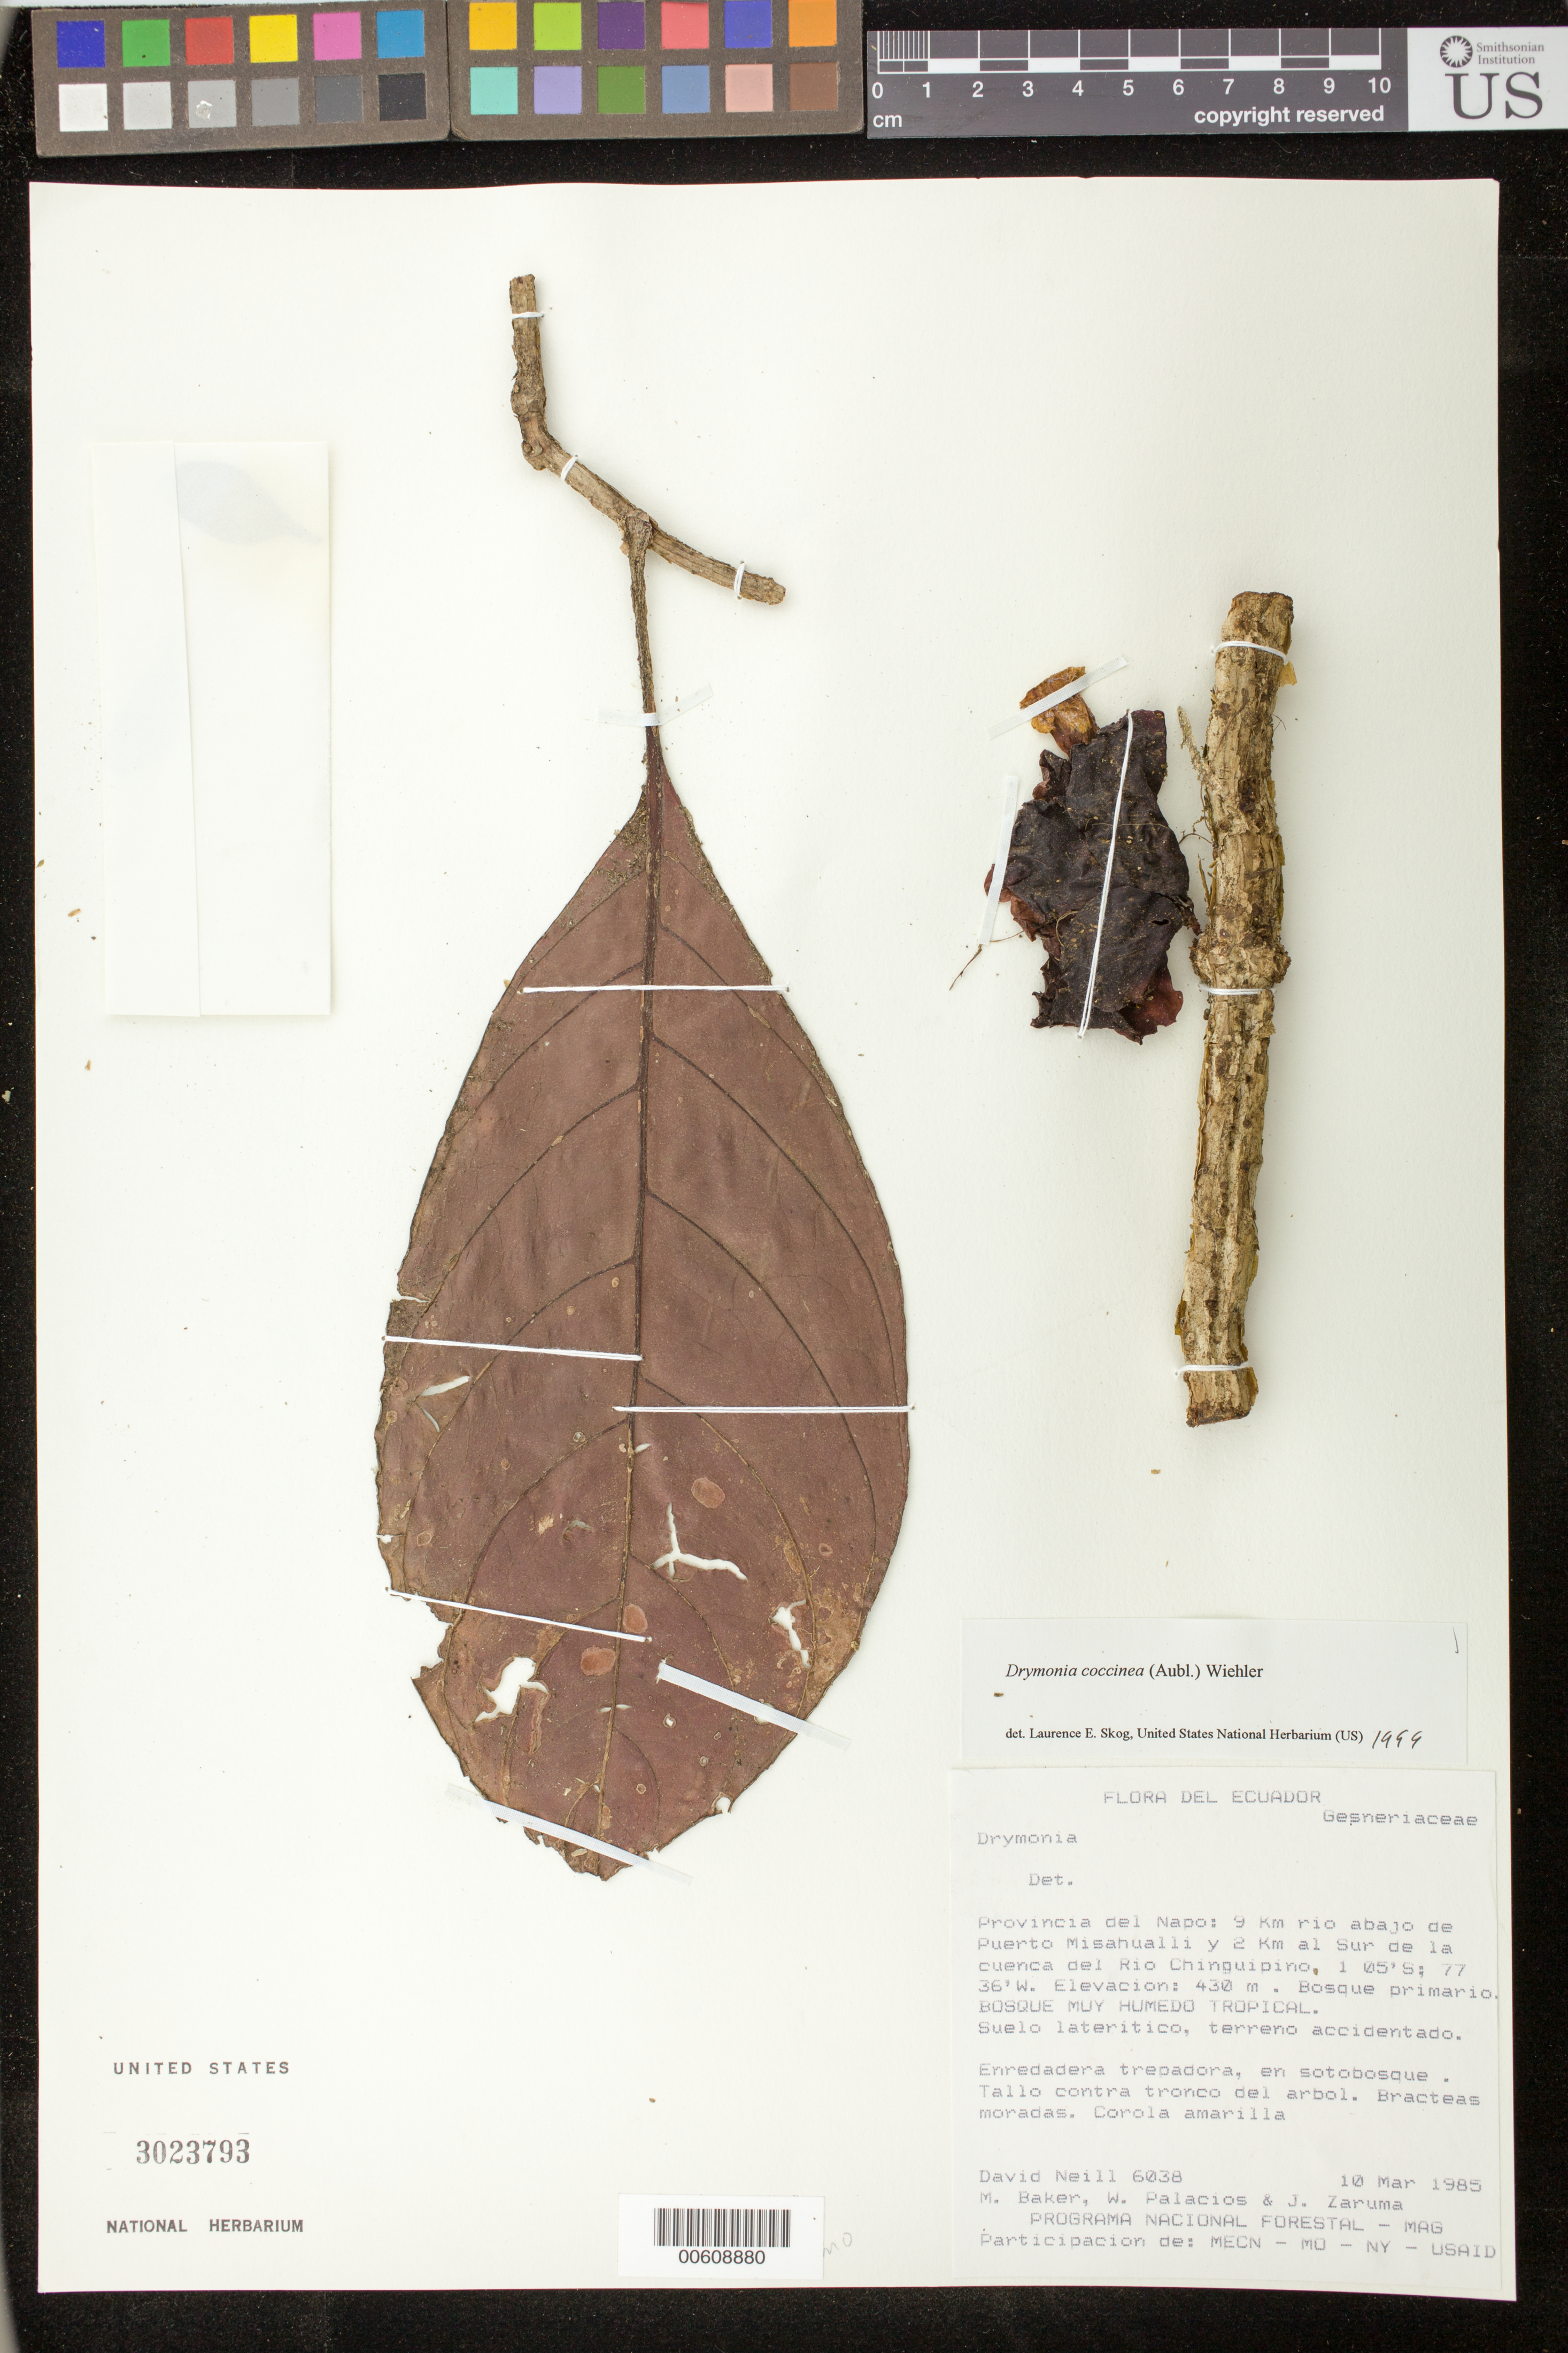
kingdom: Plantae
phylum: Tracheophyta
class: Magnoliopsida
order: Lamiales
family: Gesneriaceae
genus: Drymonia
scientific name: Drymonia coccinea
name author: (Aubl.) Wiehler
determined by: Skog, Laurence E.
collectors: D. A. Neill, M. Baker, W. Palacios & J. Zaruma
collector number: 6038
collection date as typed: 10 Mar 1985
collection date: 1985-03-10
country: Ecuador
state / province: Napo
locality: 9 km rio abajo de Puerto Misahualli y 2 km al S de la cuenca del Rio Chinguipino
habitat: Bosque primario, bosque muy húmedo tropical; suelo lateritico, terreno accidentado; en sotobosque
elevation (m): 430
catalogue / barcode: US 3023793